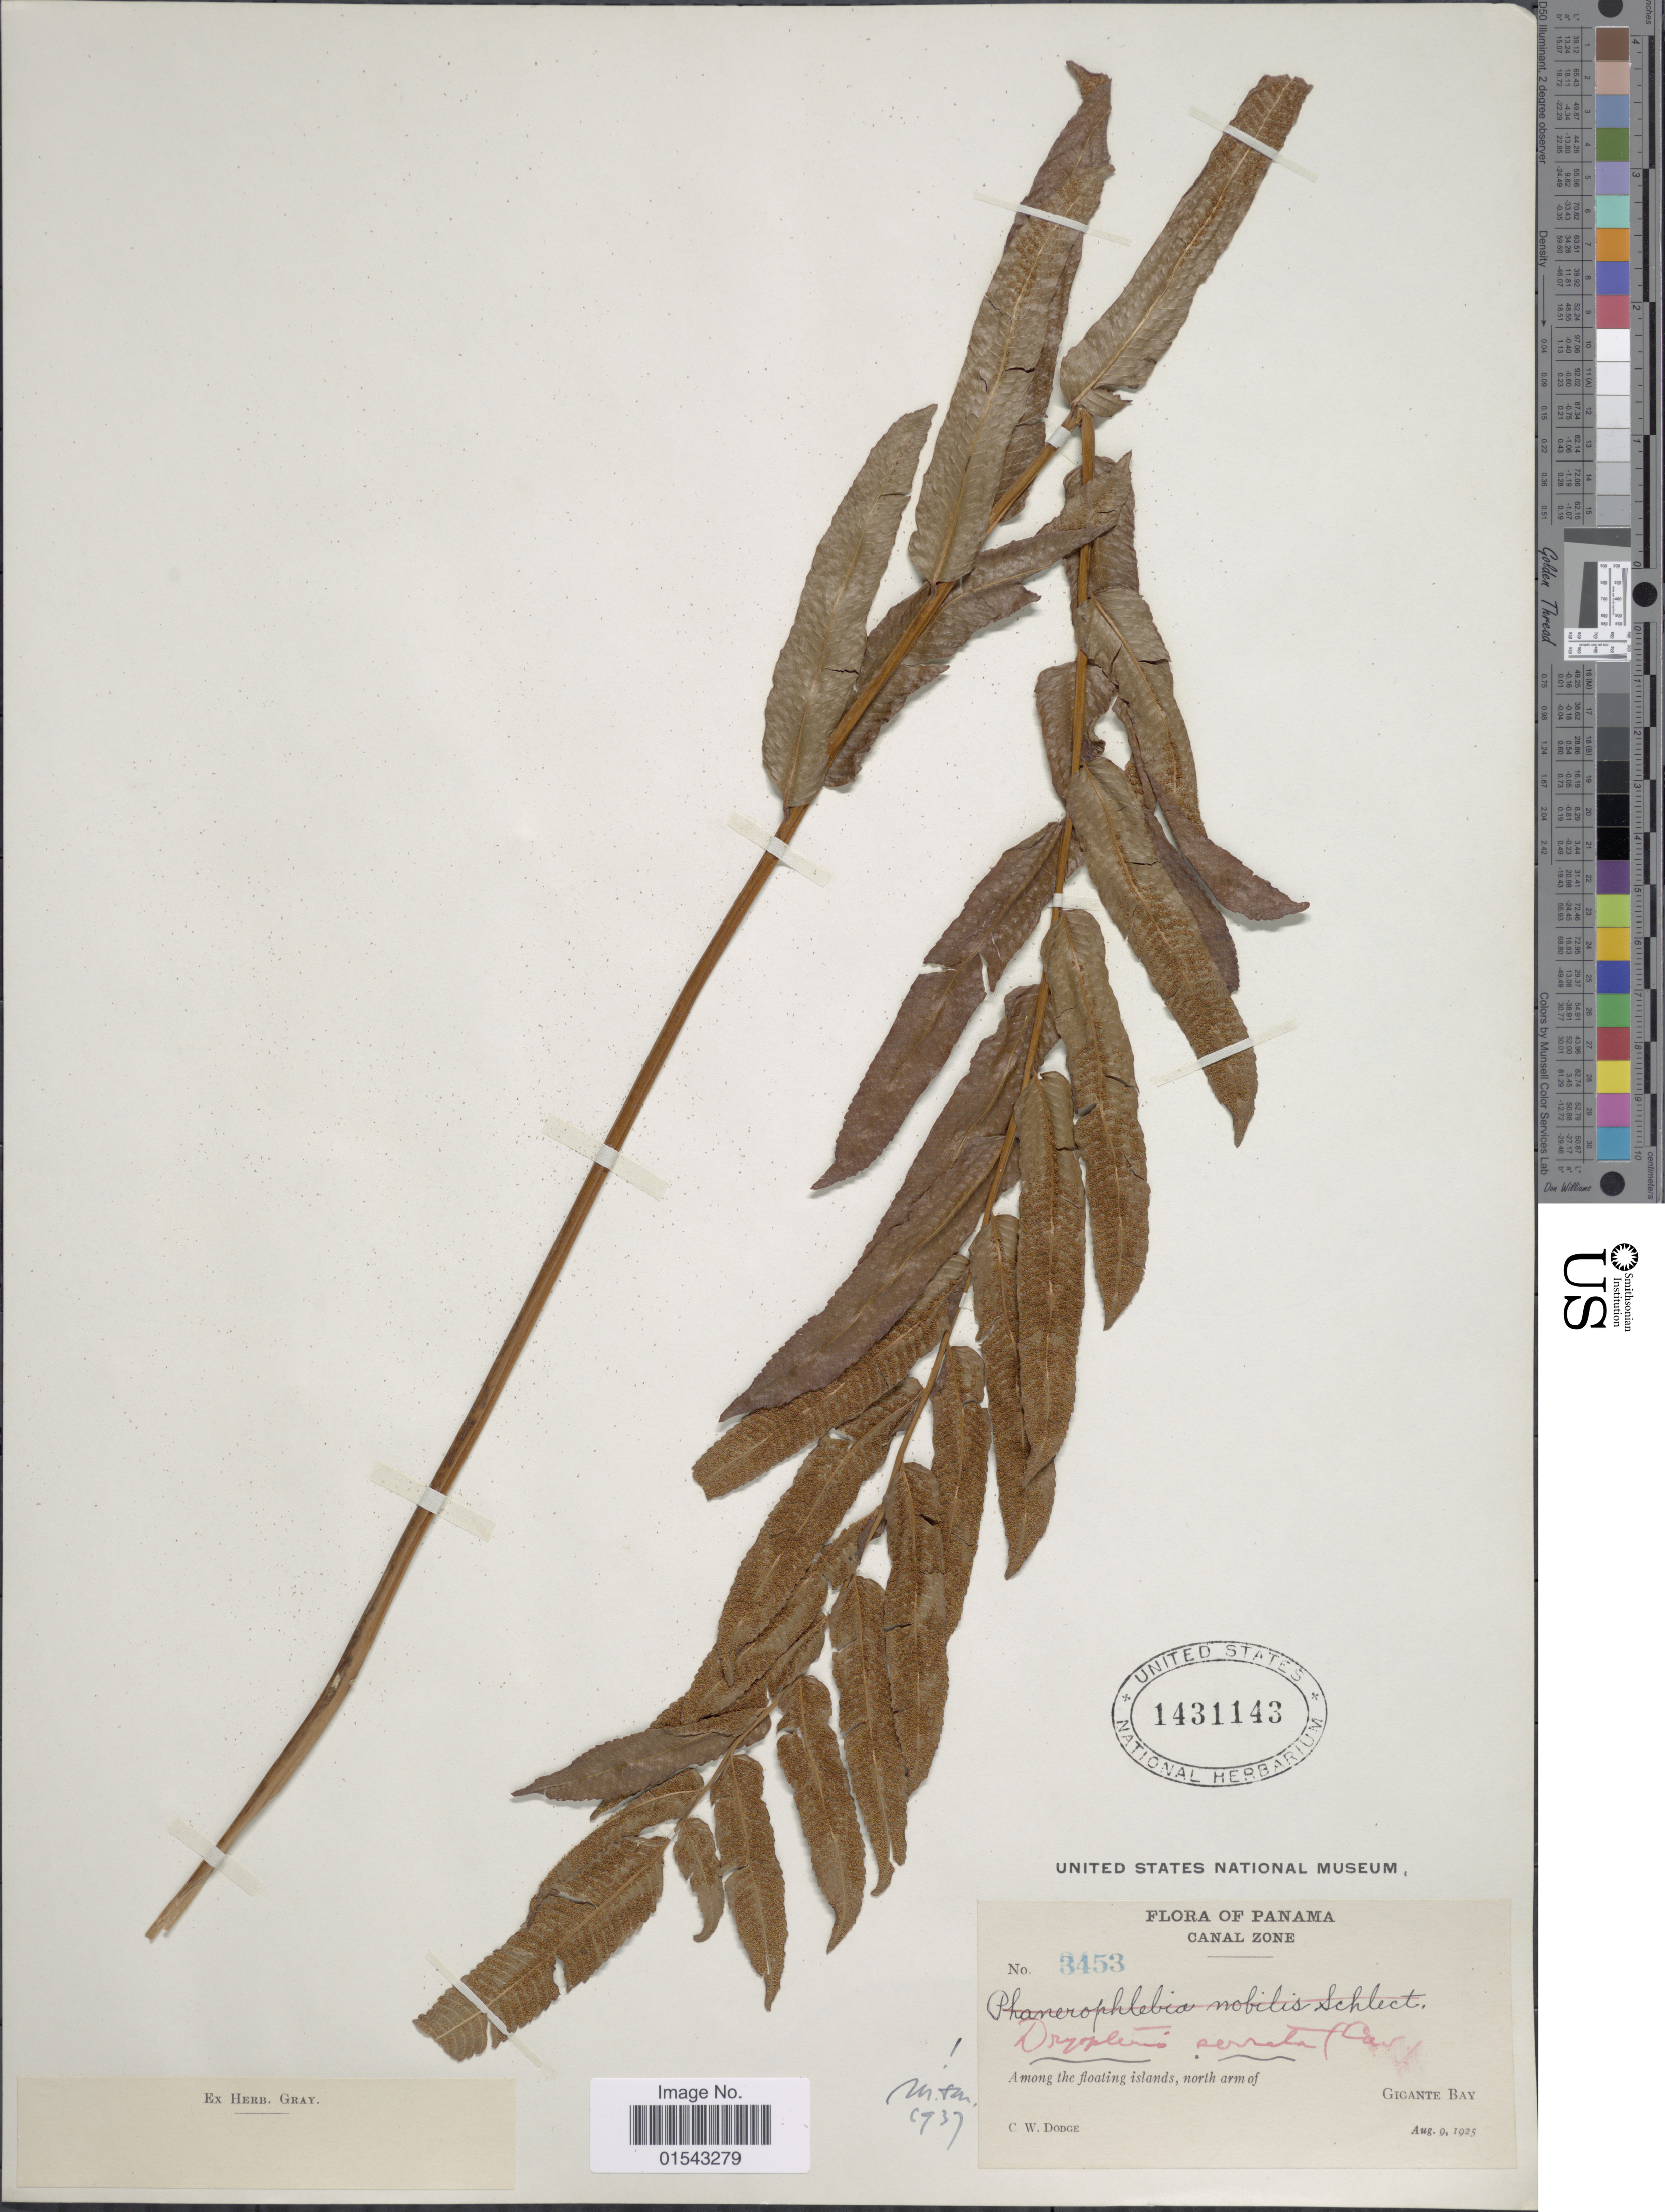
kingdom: Plantae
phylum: Tracheophyta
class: Polypodiopsida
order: Polypodiales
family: Thelypteridaceae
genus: Meniscium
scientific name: Meniscium serratum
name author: Cav.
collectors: C. Dodge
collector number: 3453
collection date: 1925-08-09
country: Panama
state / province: Colón / Panamá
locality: Panama, Canal Zone, among the floating islands, north arm of Gigante Bay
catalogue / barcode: US 1431143